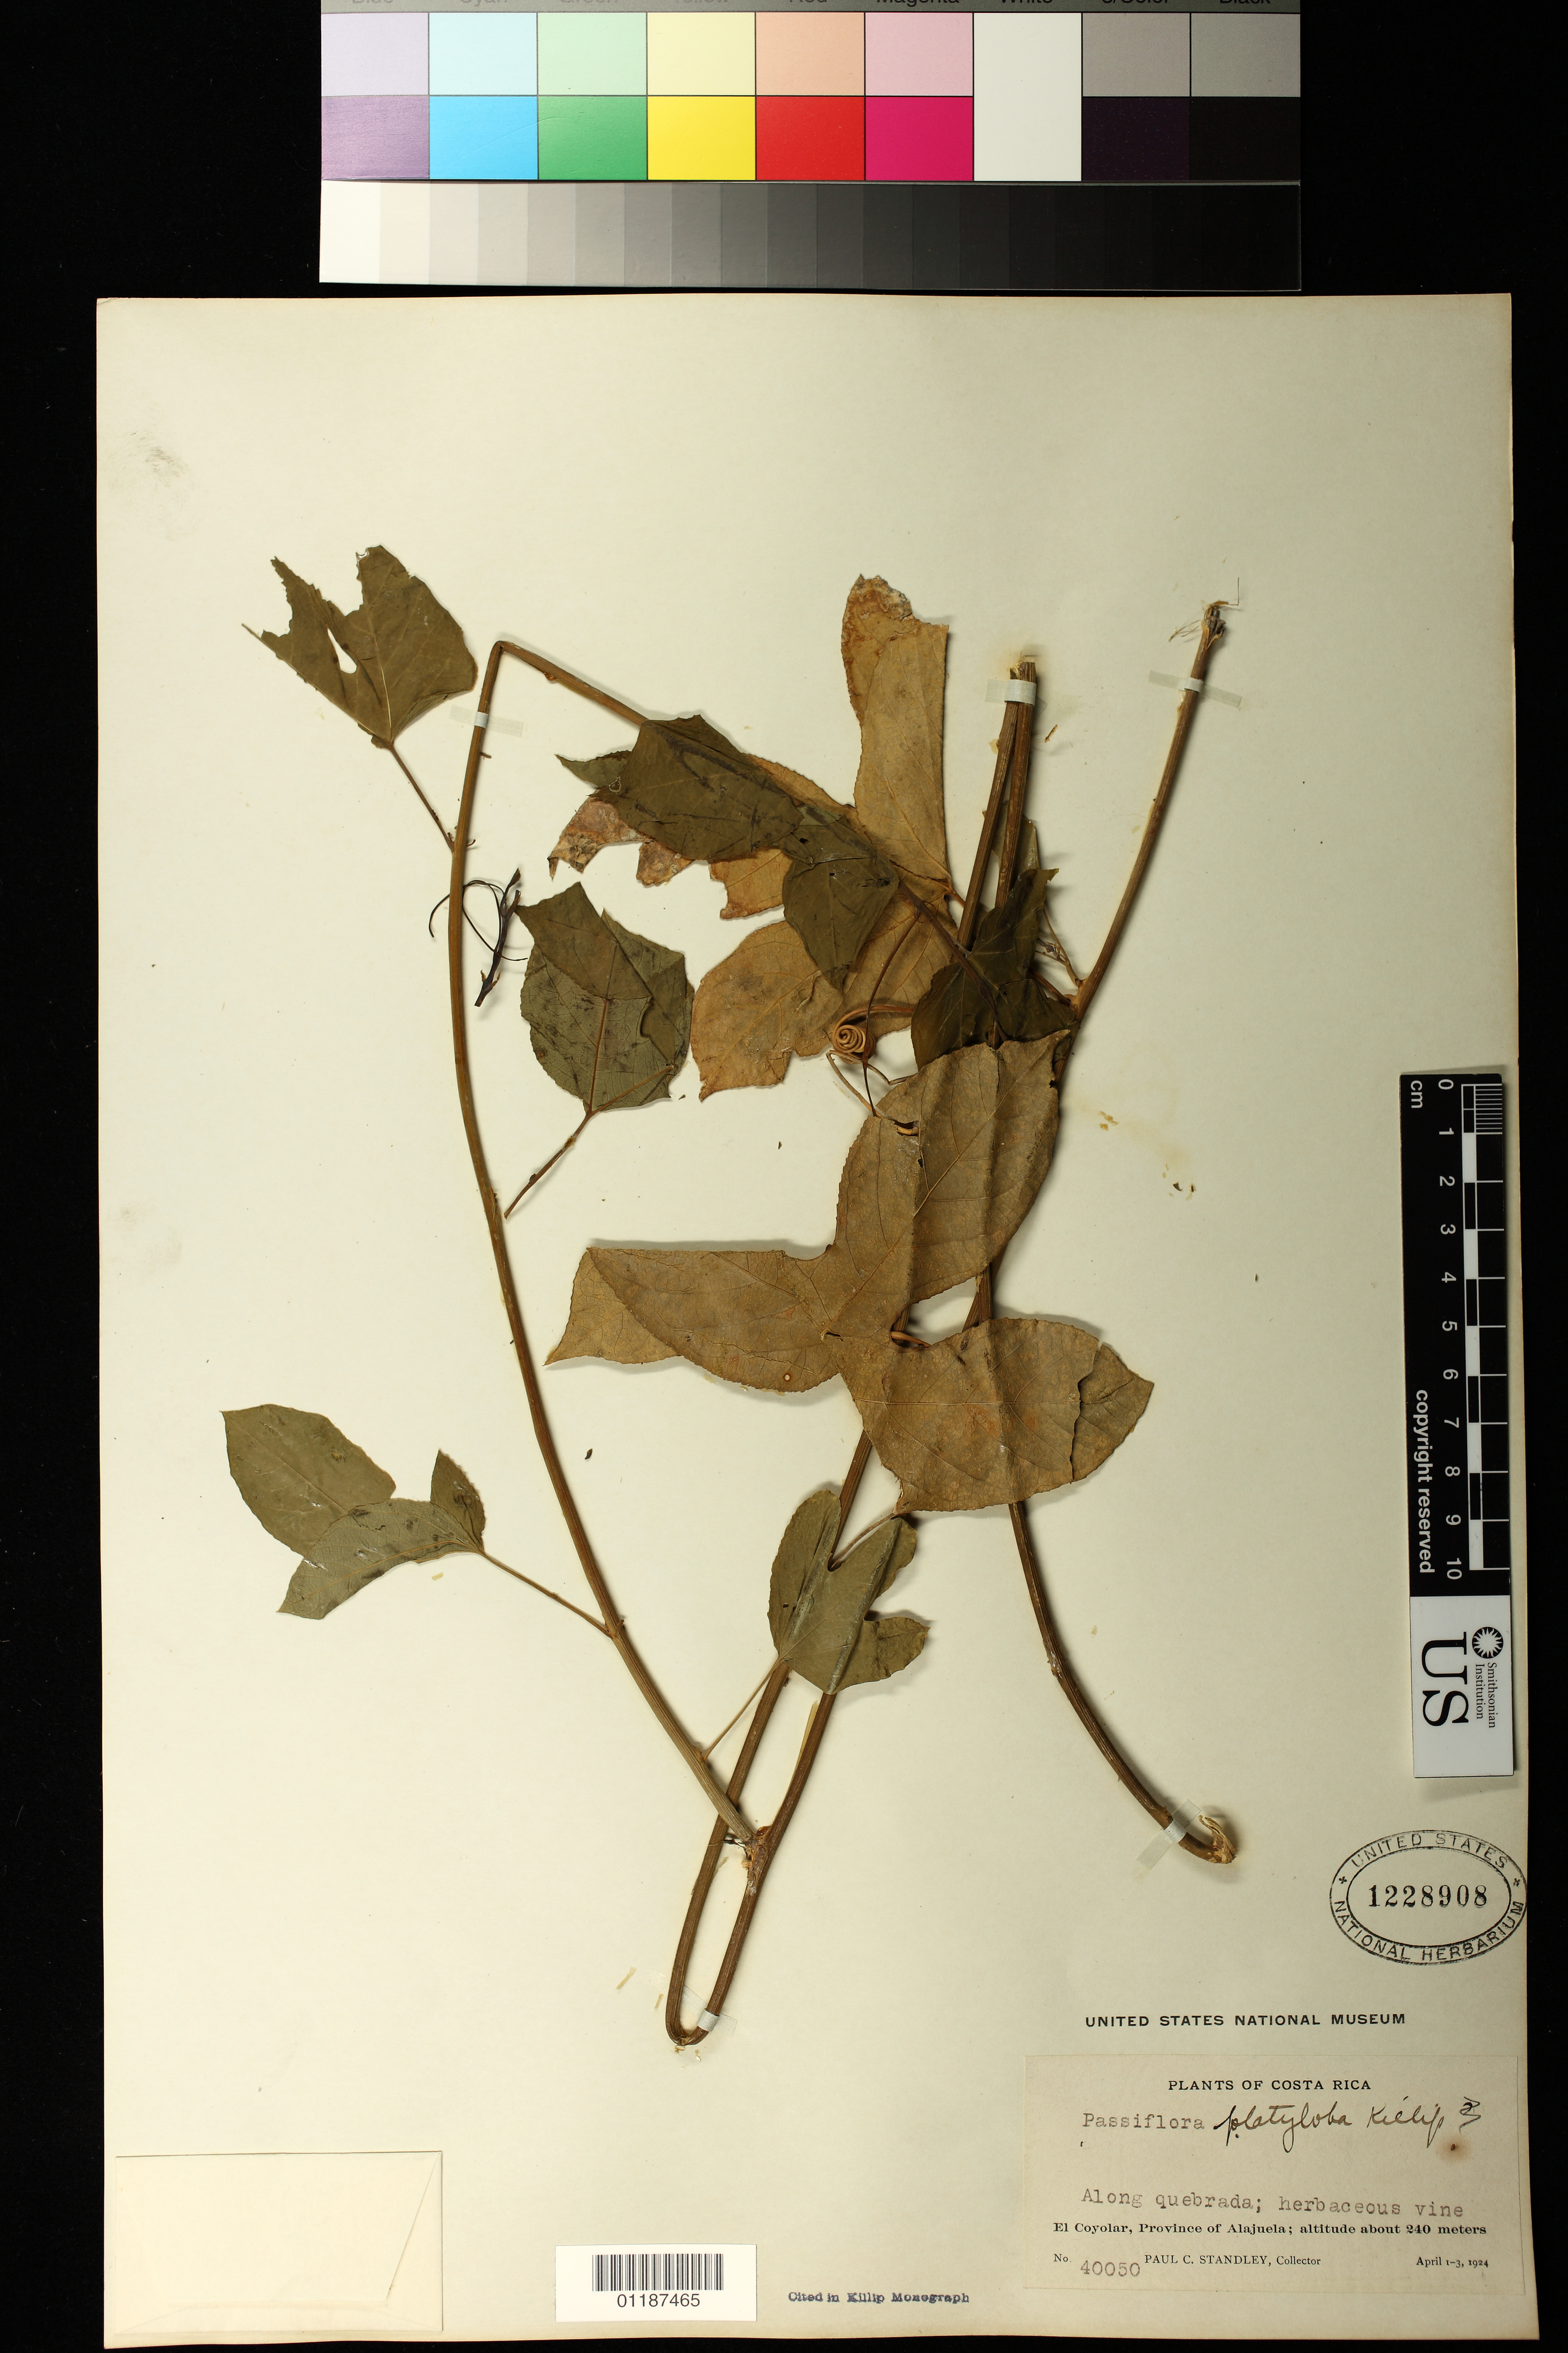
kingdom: Plantae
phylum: Tracheophyta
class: Magnoliopsida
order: Malpighiales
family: Passifloraceae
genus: Passiflora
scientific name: Passiflora platyloba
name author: Killip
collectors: P. C. Standley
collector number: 40050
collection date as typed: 1924 Apr 01 1924 Apr 03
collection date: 1924-04-01/1924-04-03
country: Costa Rica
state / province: Alajuela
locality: El Coyolar [Cololar]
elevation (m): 240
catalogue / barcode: US 1228908